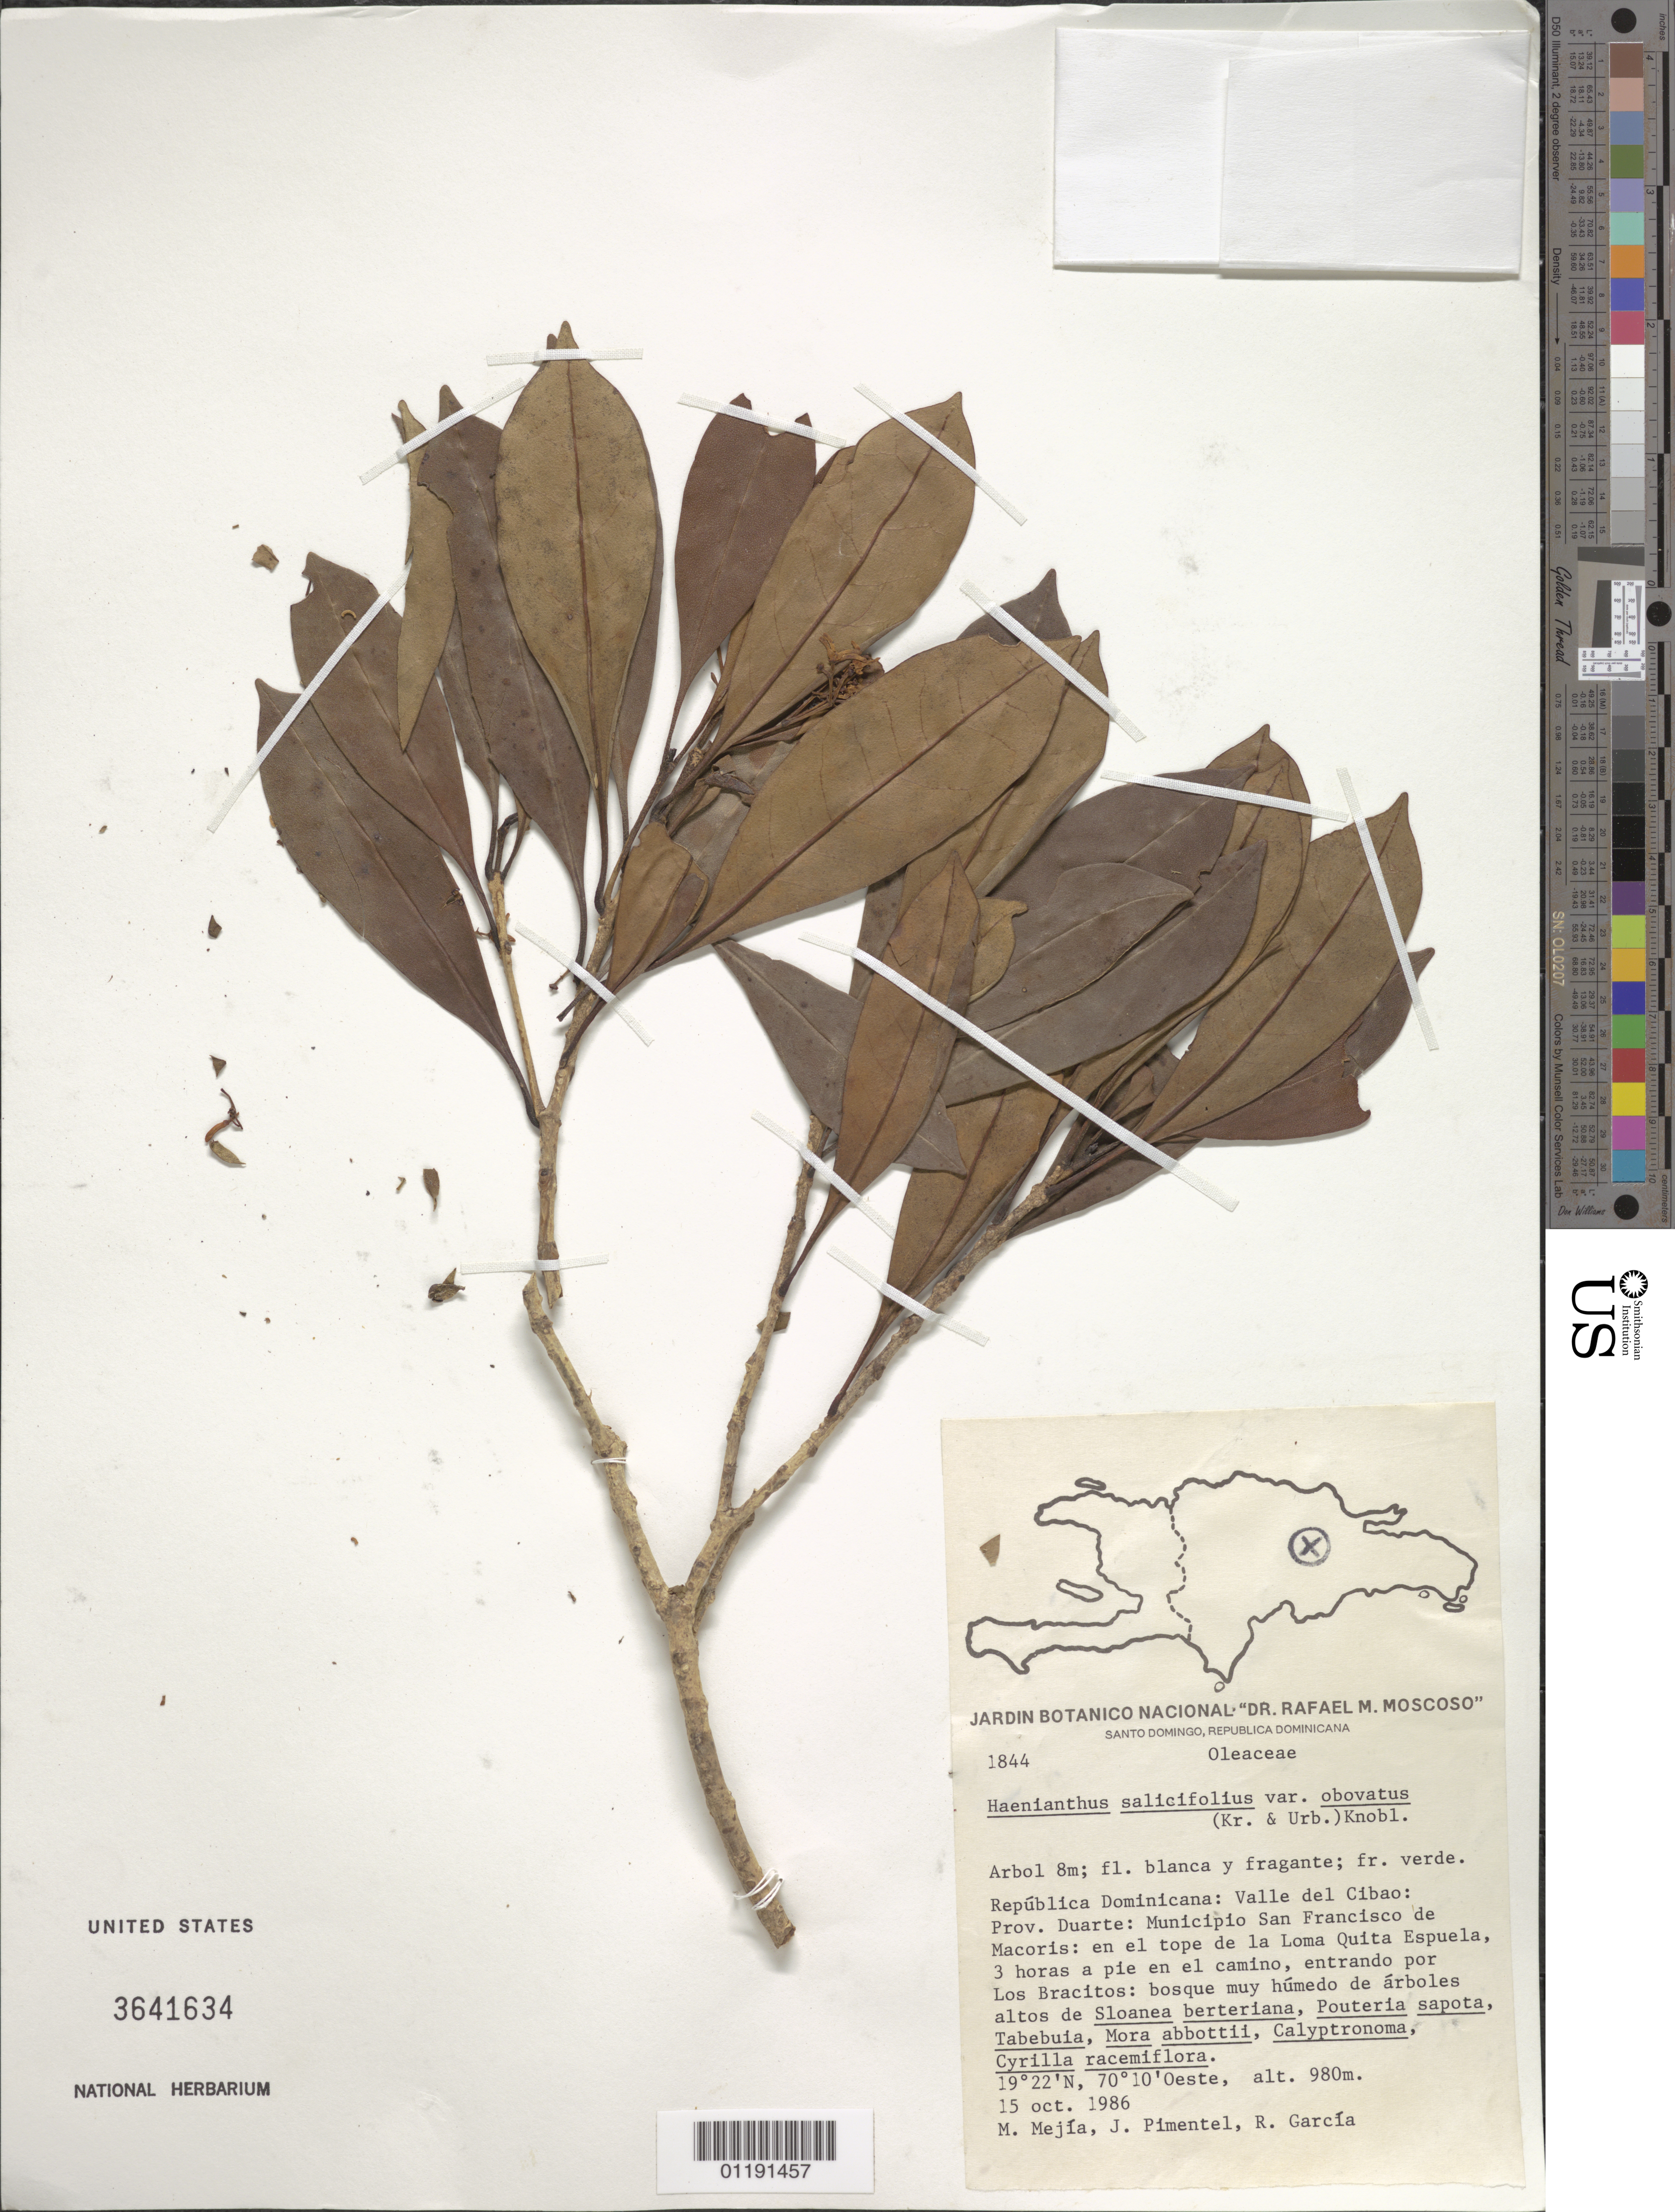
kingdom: Plantae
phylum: Tracheophyta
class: Magnoliopsida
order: Lamiales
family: Oleaceae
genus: Haenianthus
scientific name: Haenianthus salicifolius var. obovatus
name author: (Krug & Urb.) Knobl.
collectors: M. Majia, J. Pimentel & R. G. García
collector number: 1844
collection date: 1986-10-15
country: Dominican Republic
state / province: Duarte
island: Hispaniola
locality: Valle de Cibao: San Francisco de Macoris Municipality: on the top of la Loma Quita Espuela, 3 hours on foot on the road, entering Los Bracitos.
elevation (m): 980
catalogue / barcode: US 3641634